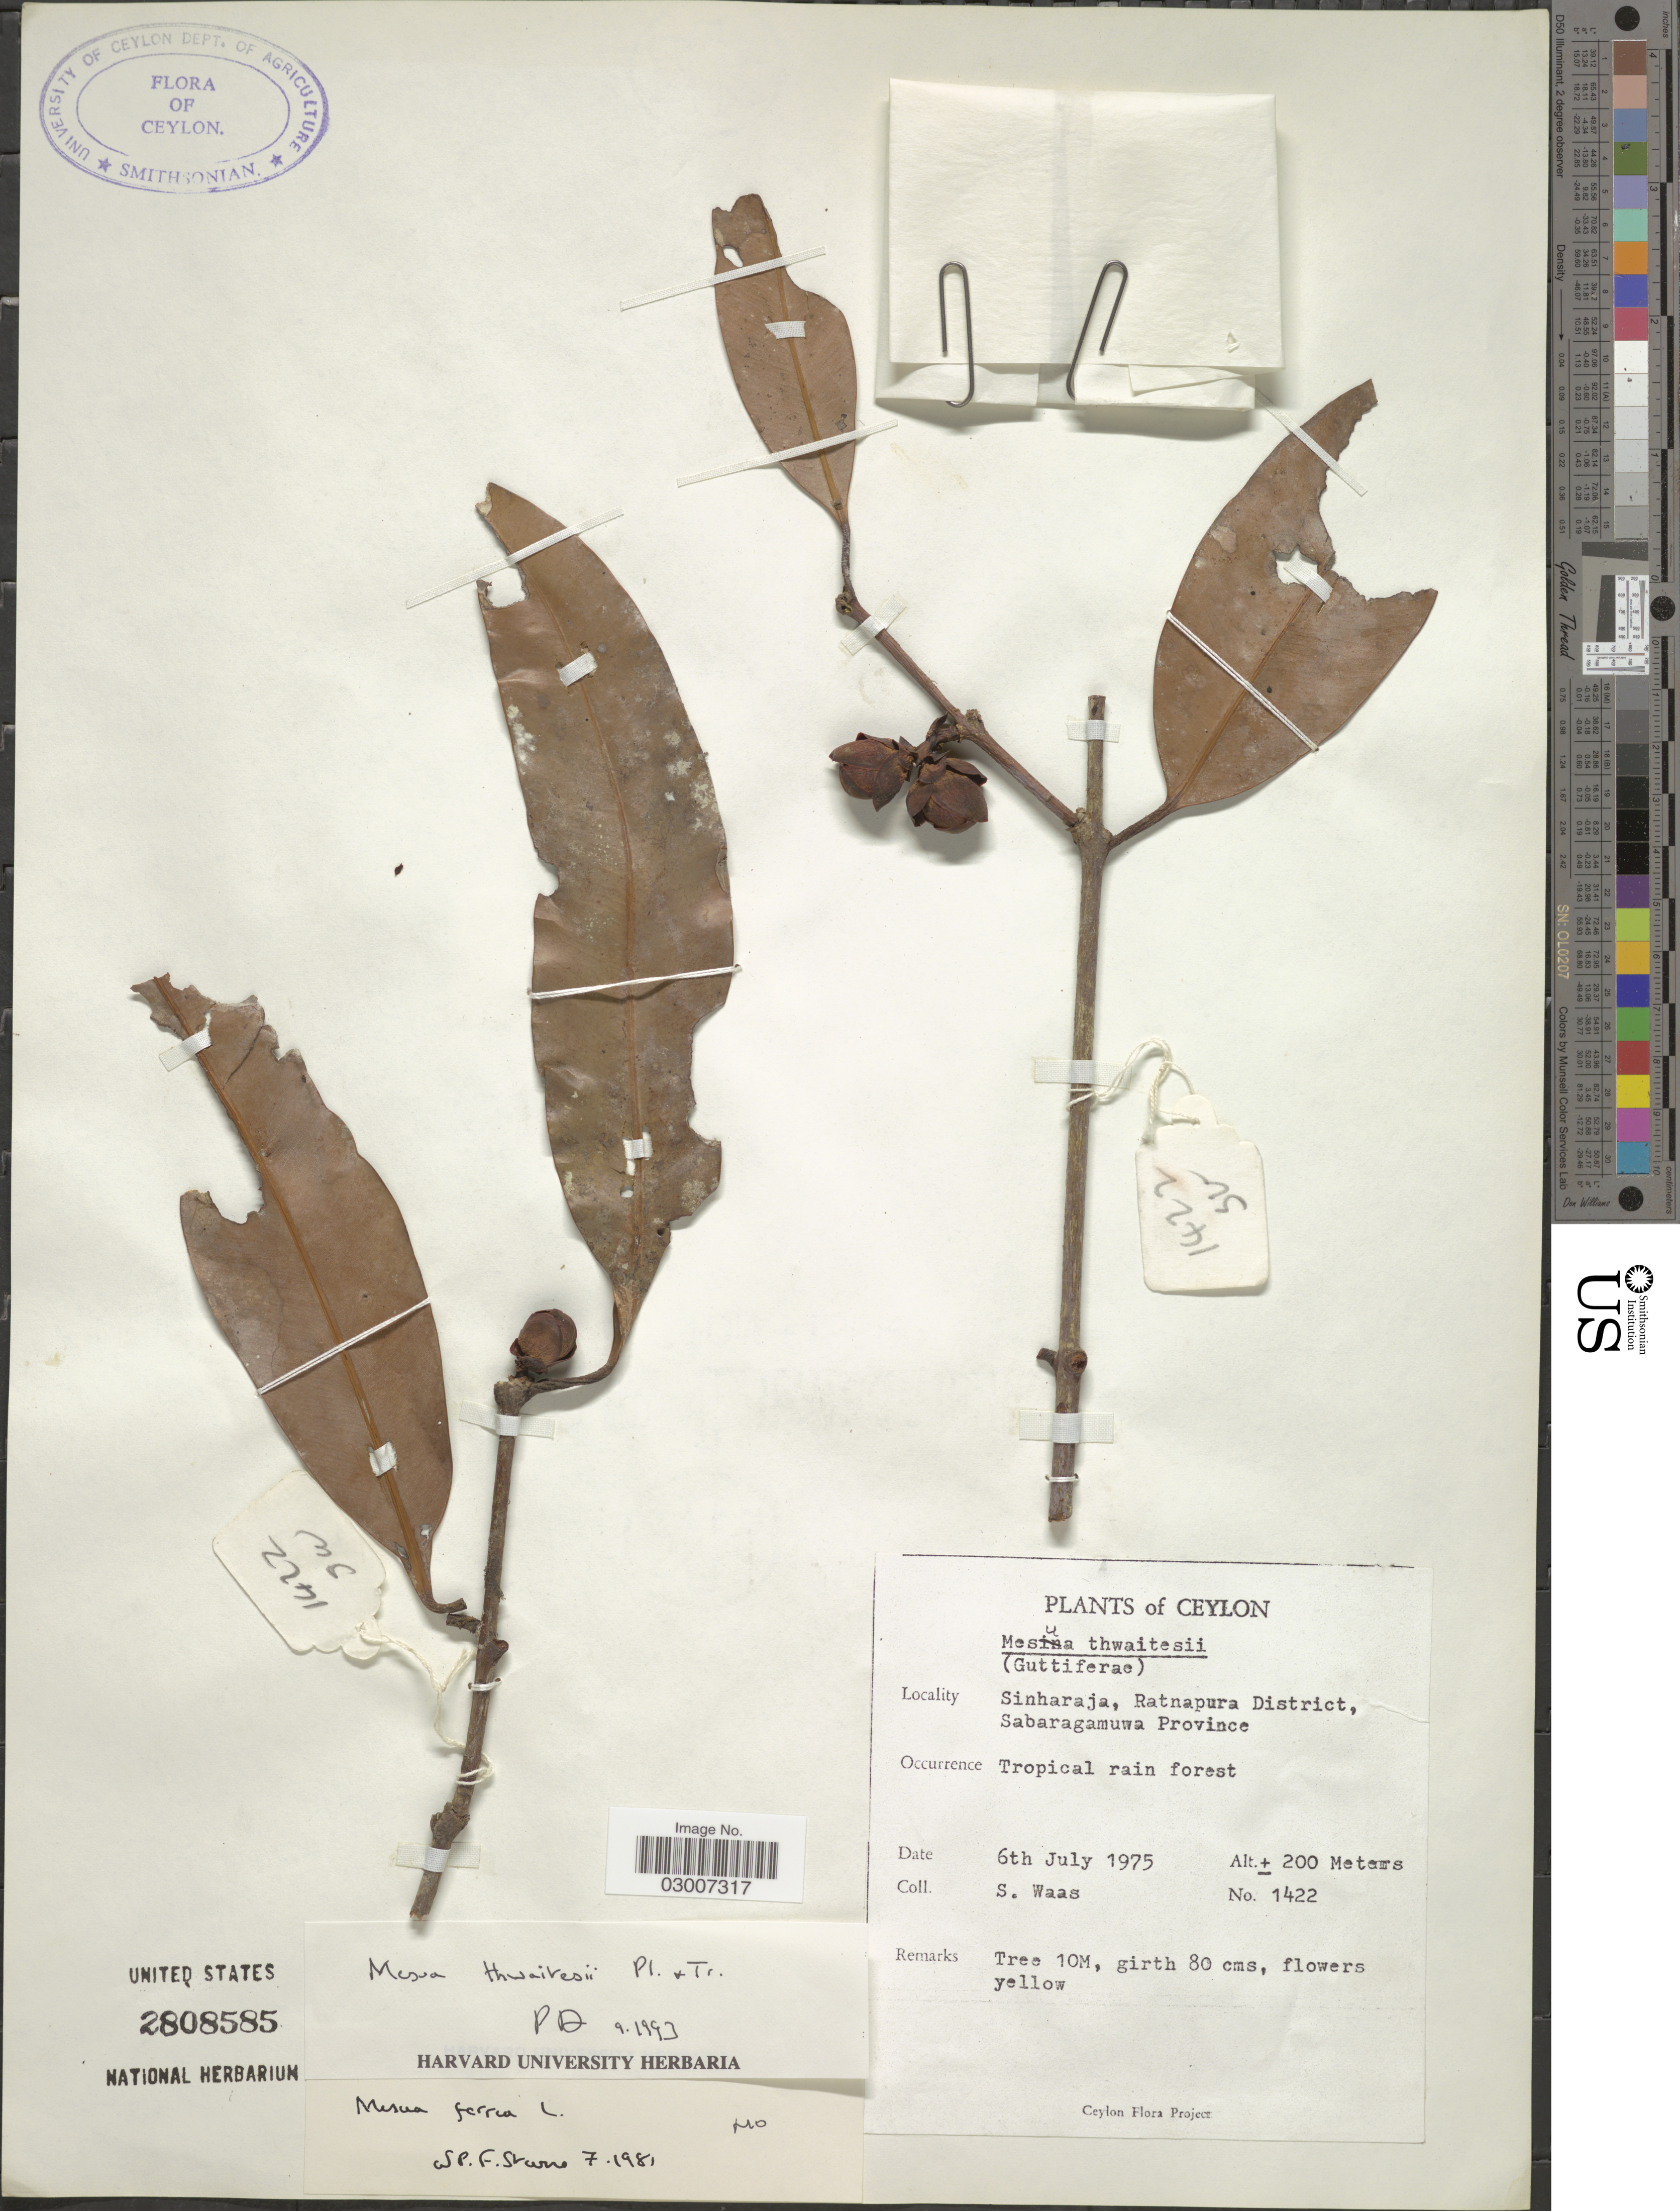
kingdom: Plantae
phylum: Tracheophyta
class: Magnoliopsida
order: Malpighiales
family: Calophyllaceae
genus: Mesua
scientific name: Mesua thwaitesii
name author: Planch. & Triana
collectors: S. Waas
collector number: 1422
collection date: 1975-07-06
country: Sri Lanka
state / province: Sabaragamuwa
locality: Ceylon. Sinharaja, Ratnapura District, Sabaragamuwa Province.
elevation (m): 200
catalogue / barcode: US 2808585